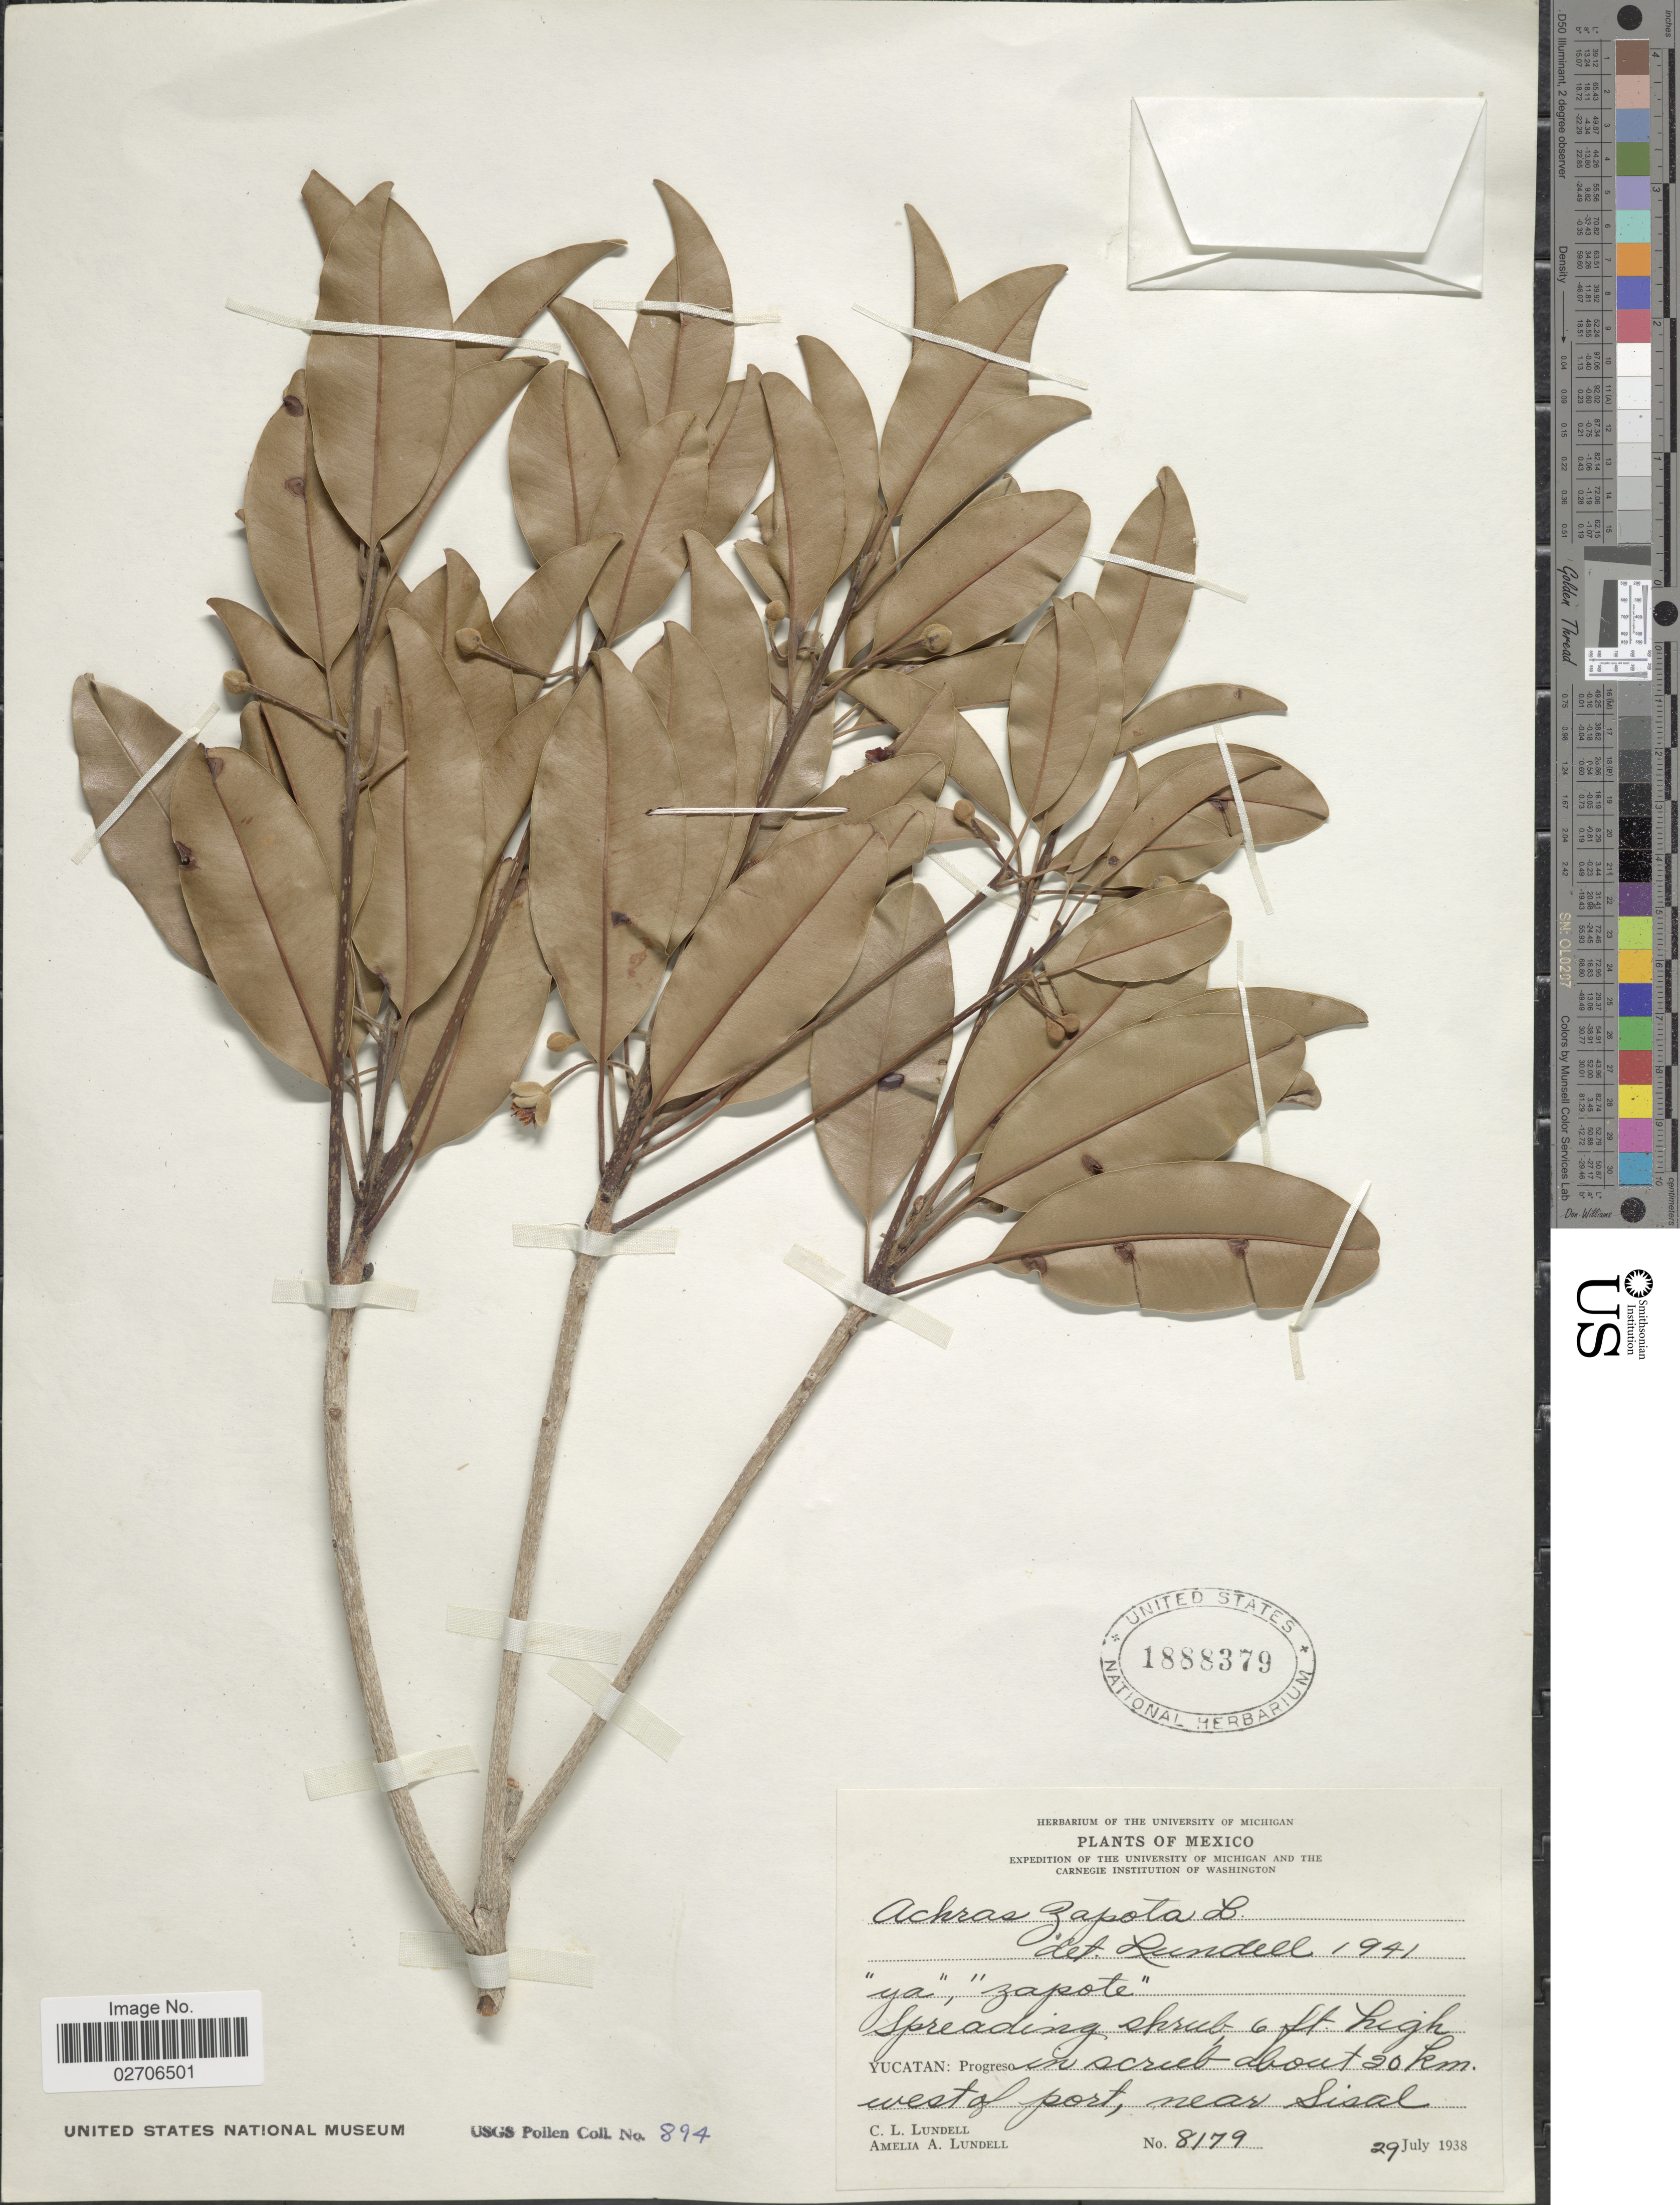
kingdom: Plantae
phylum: Tracheophyta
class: Magnoliopsida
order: Ericales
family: Sapotaceae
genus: Manilkara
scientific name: Manilkara zapota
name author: (L.) P. Royen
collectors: C. L. Lundell & A. A. Lundell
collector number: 8179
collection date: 1938-07-29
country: Mexico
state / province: Yucatán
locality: Yucatan: Progreso: in scrub about 20 km. west of port, near Sisal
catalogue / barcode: US 1888379